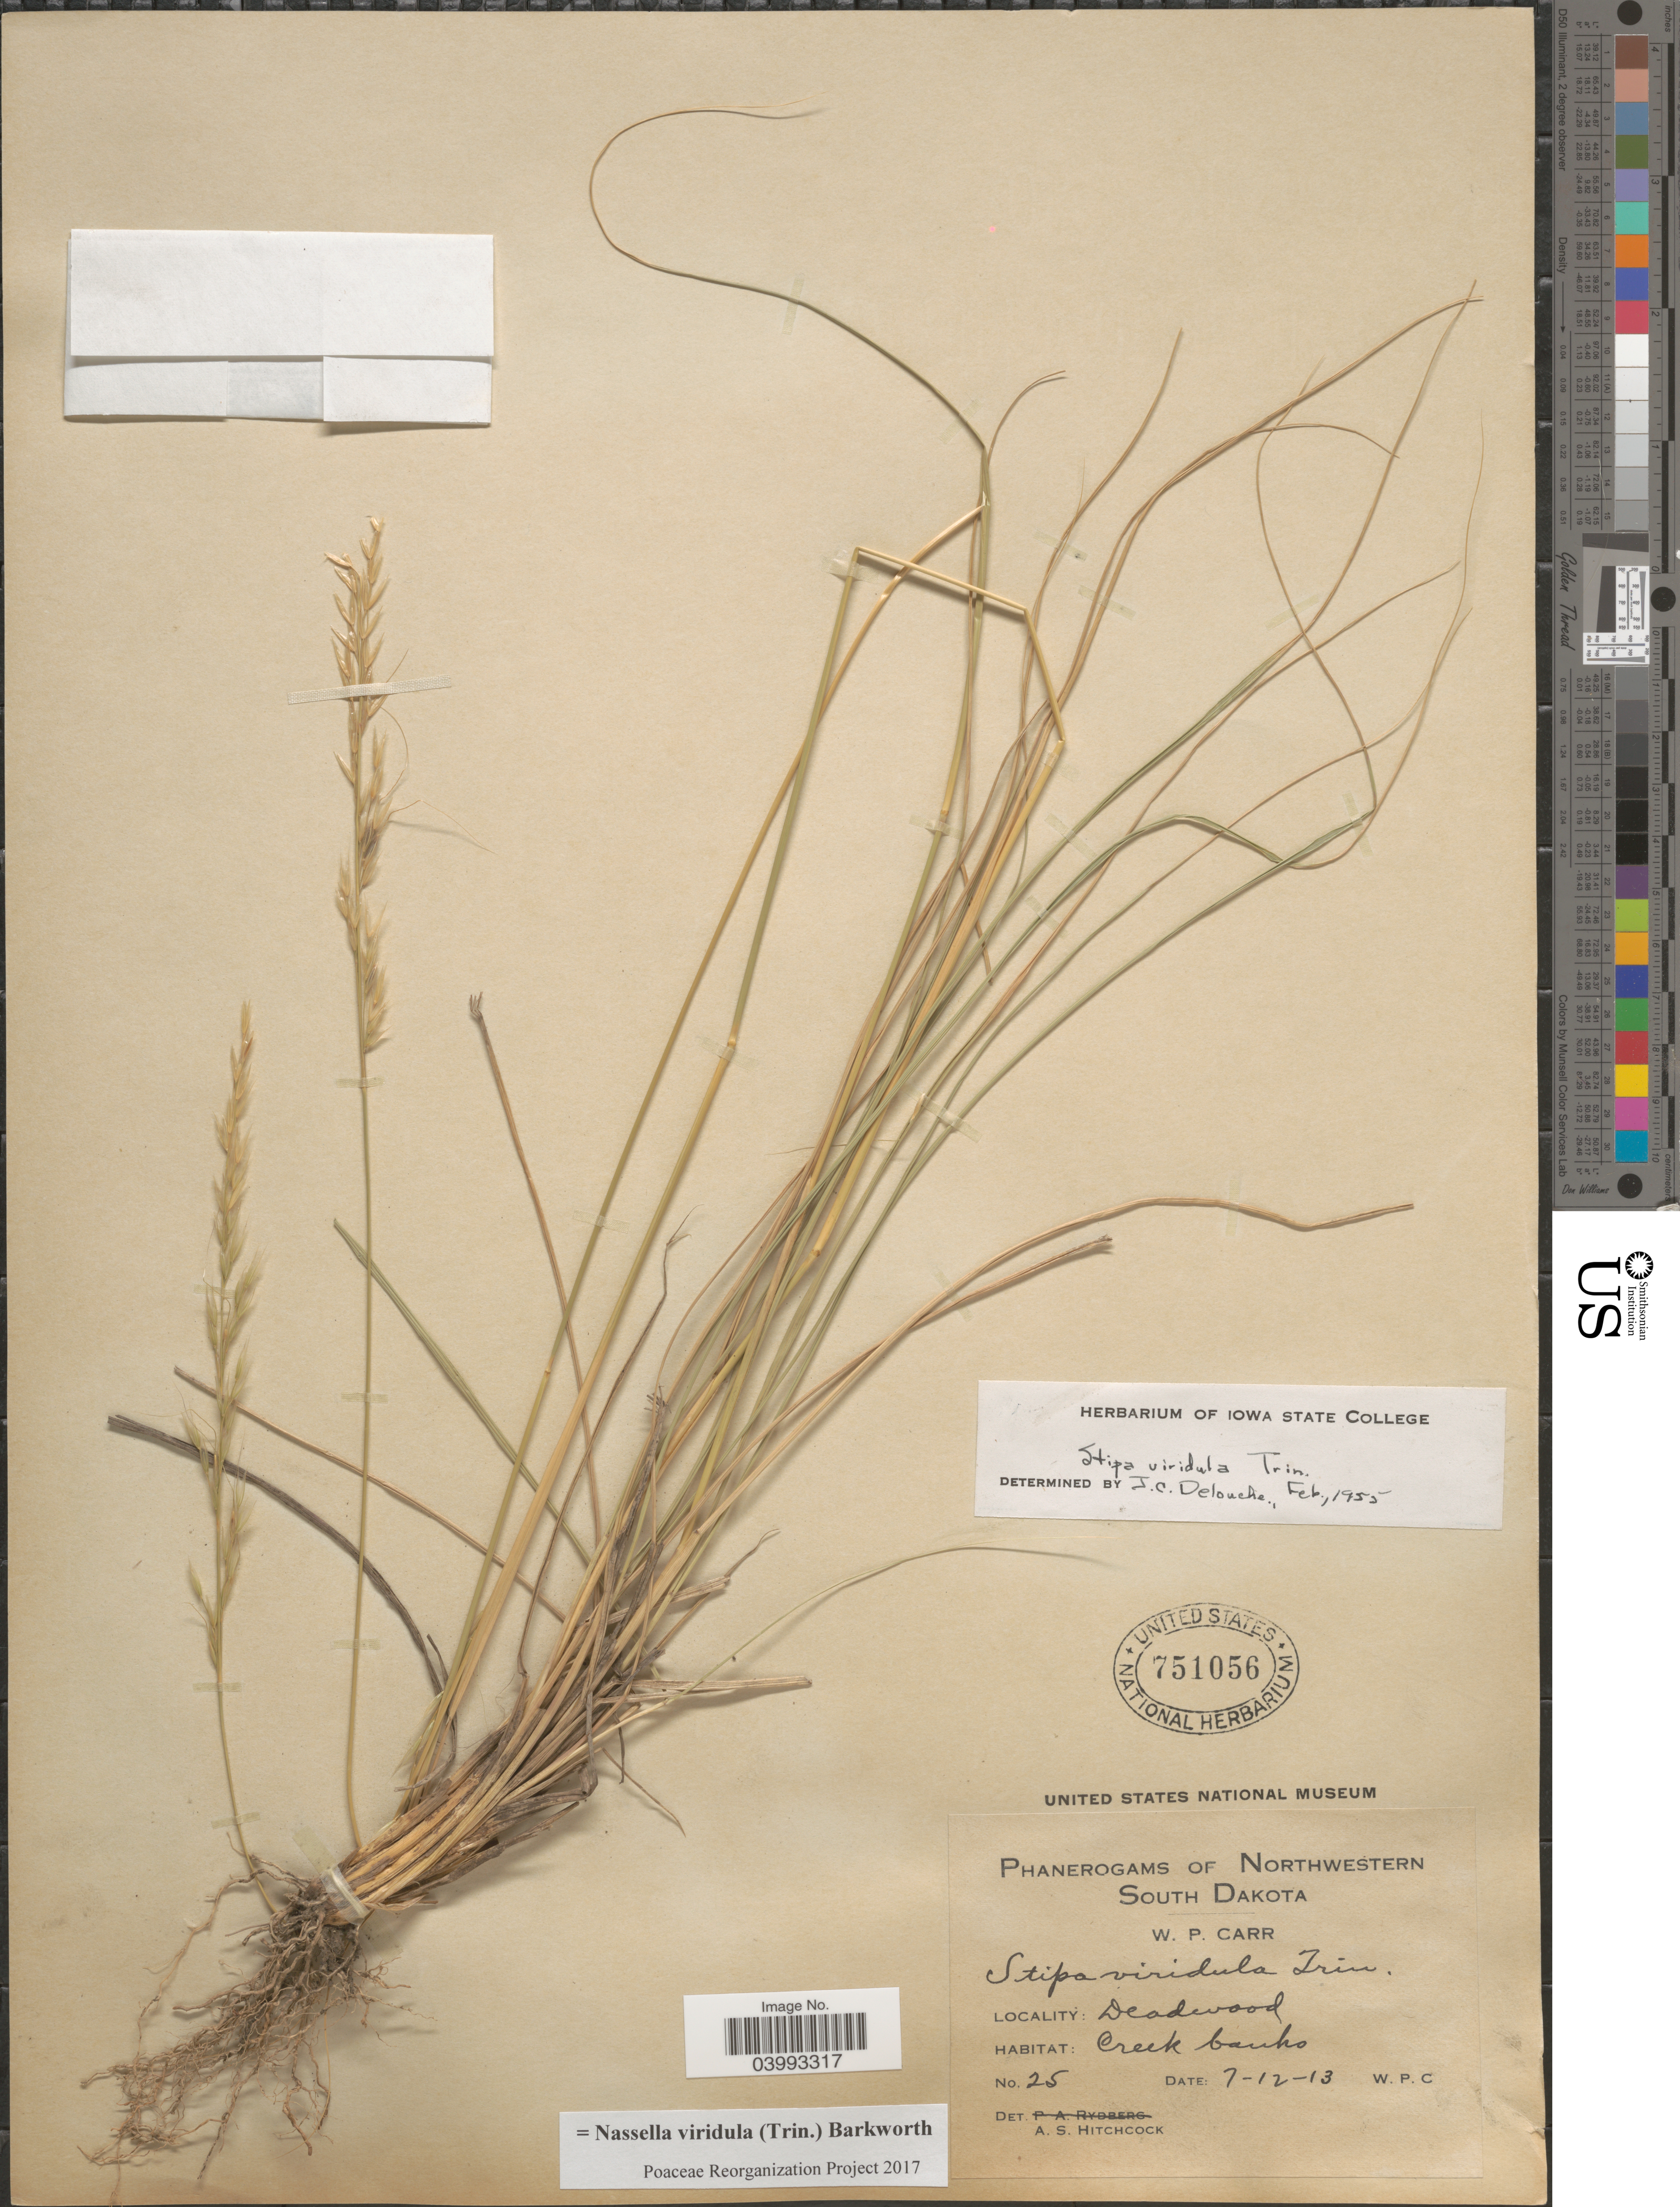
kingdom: Plantae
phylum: Tracheophyta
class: Liliopsida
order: Poales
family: Poaceae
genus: Nassella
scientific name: Nassella viridula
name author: (Trin.) Barkworth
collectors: W. Carr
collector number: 25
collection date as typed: Transcribed d/m/y: 12/7/13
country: United States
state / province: South Dakota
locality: Northwestern South Dakota. Deadwood. Creek banks.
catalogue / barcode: US 751056